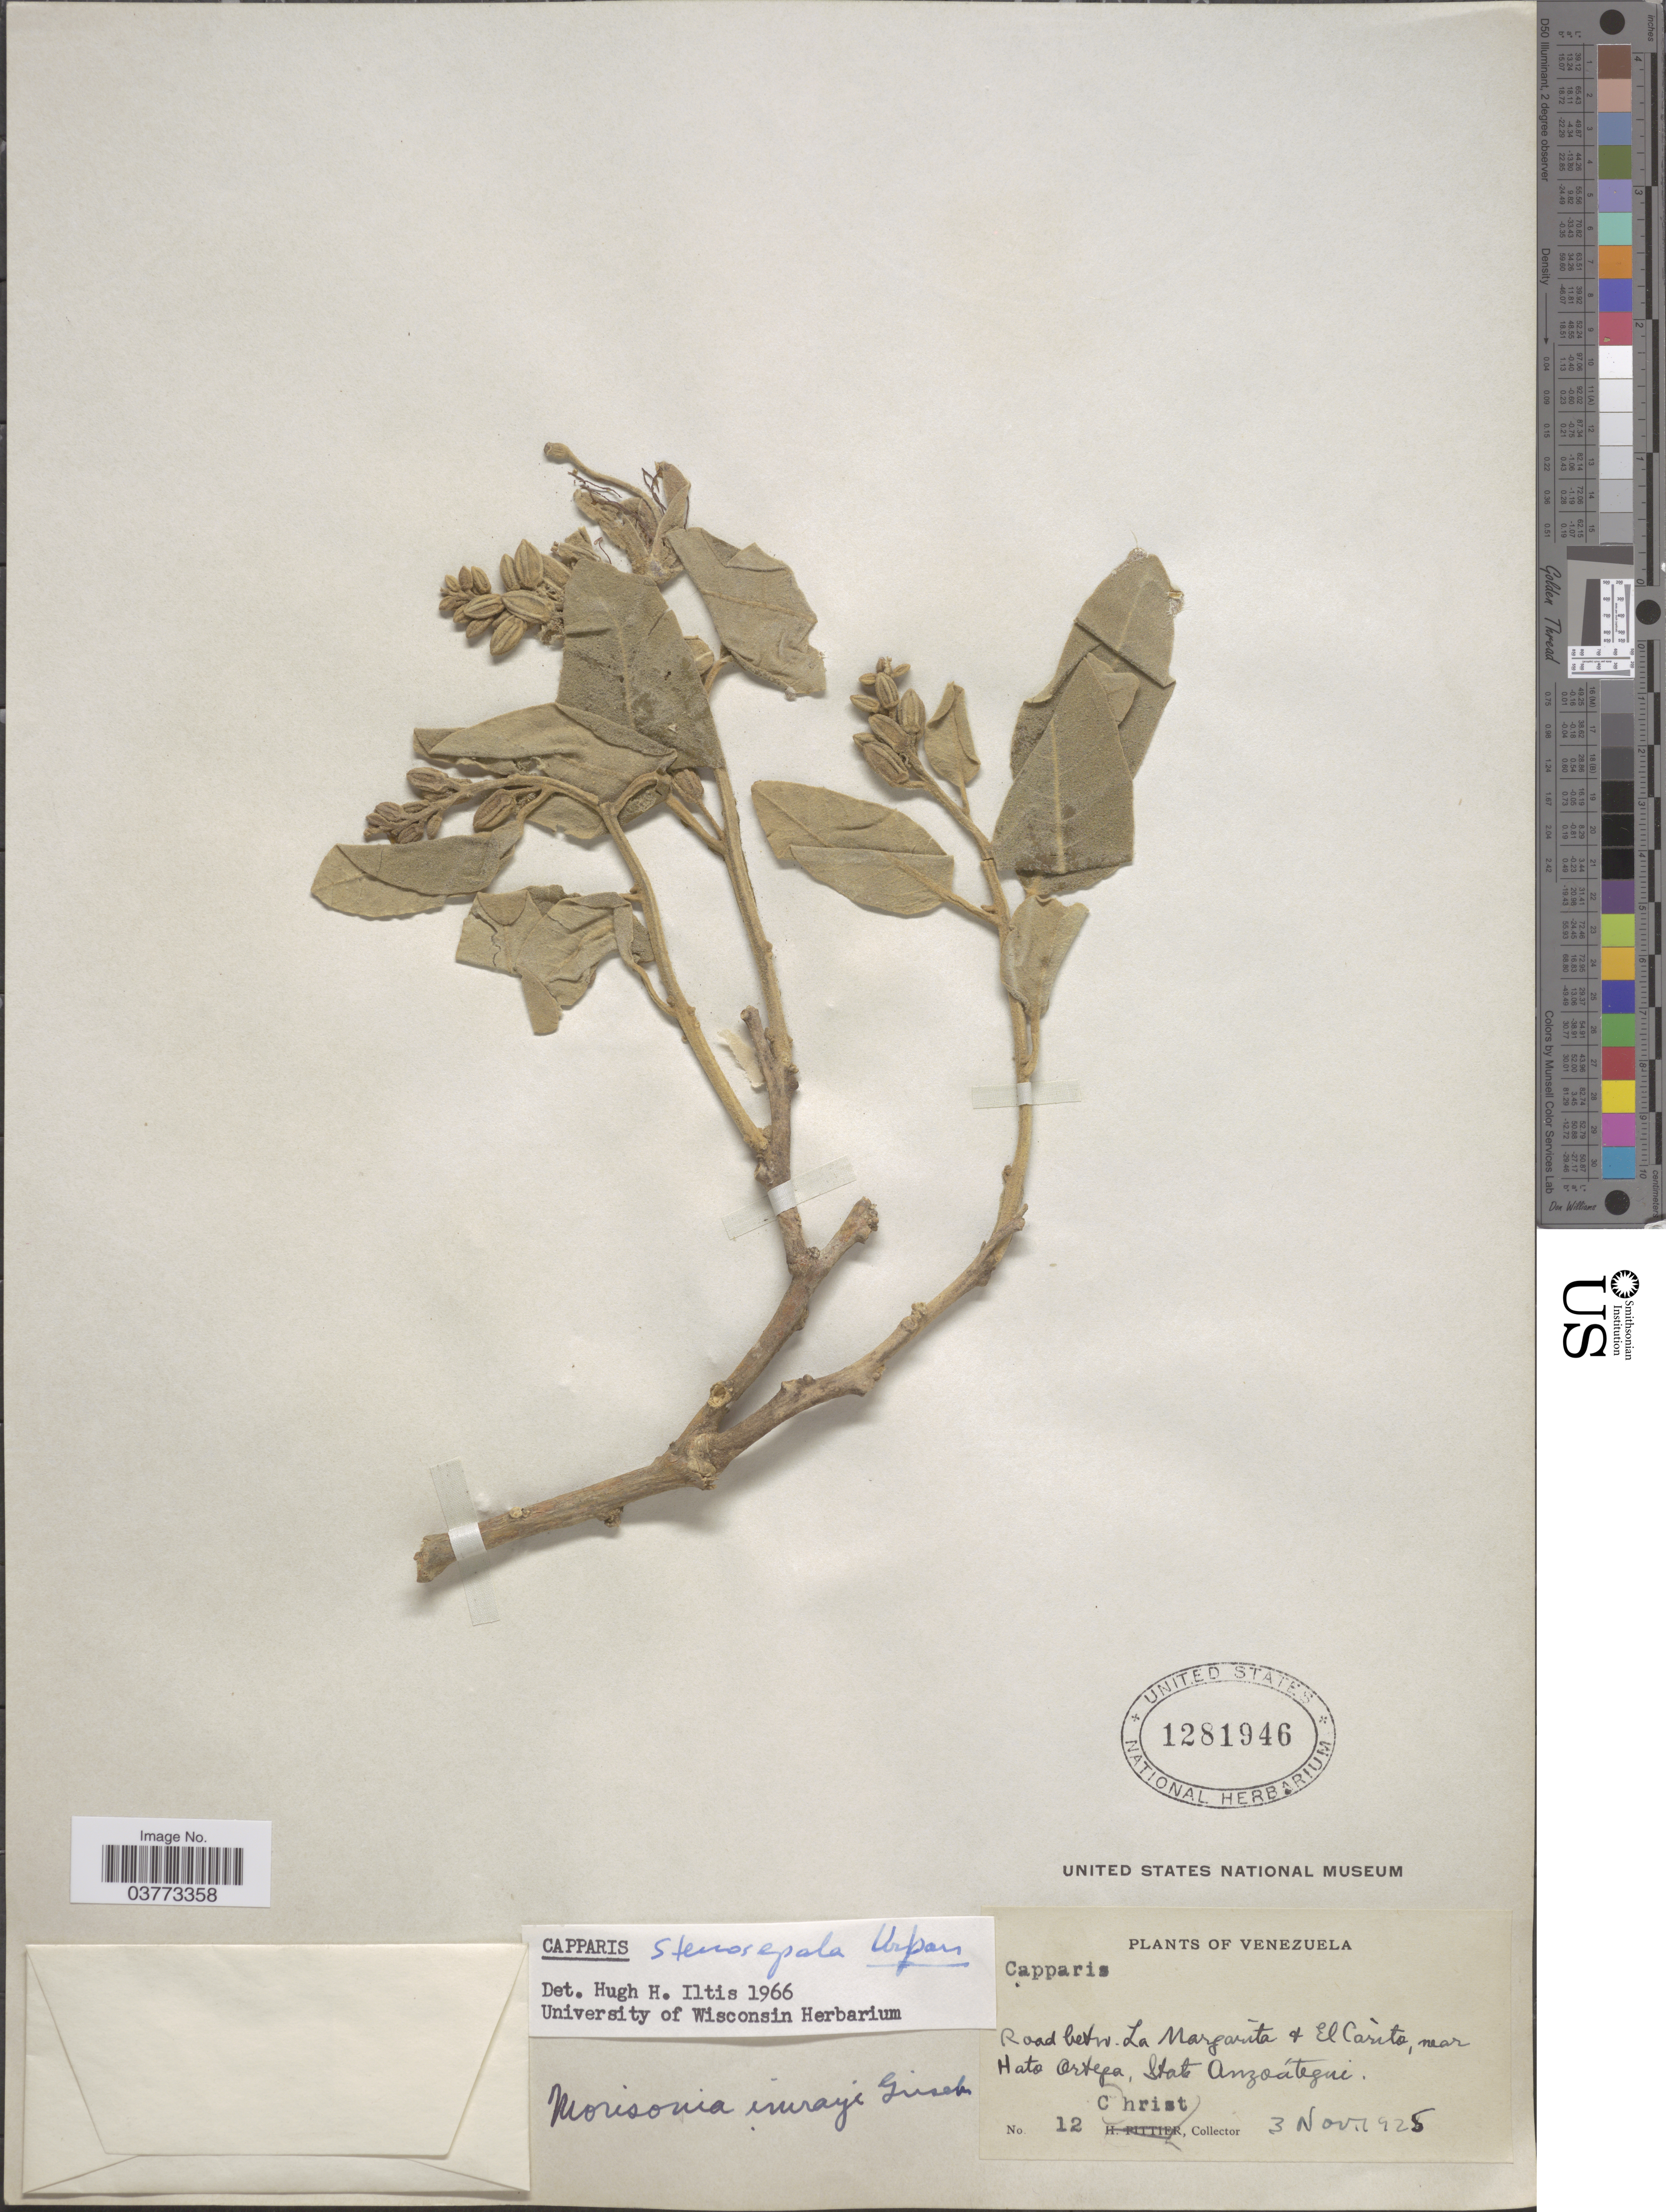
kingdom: Plantae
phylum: Tracheophyta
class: Magnoliopsida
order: Brassicales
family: Capparaceae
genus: Calanthea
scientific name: Calanthea stenosepala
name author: (Urb.) Cornejo & Iltis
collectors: Christ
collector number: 12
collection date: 1925-11-03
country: Venezuela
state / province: Anzoategui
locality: Road betw. La Margarita + El Carito, near Hato Orteza.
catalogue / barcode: US 1281946